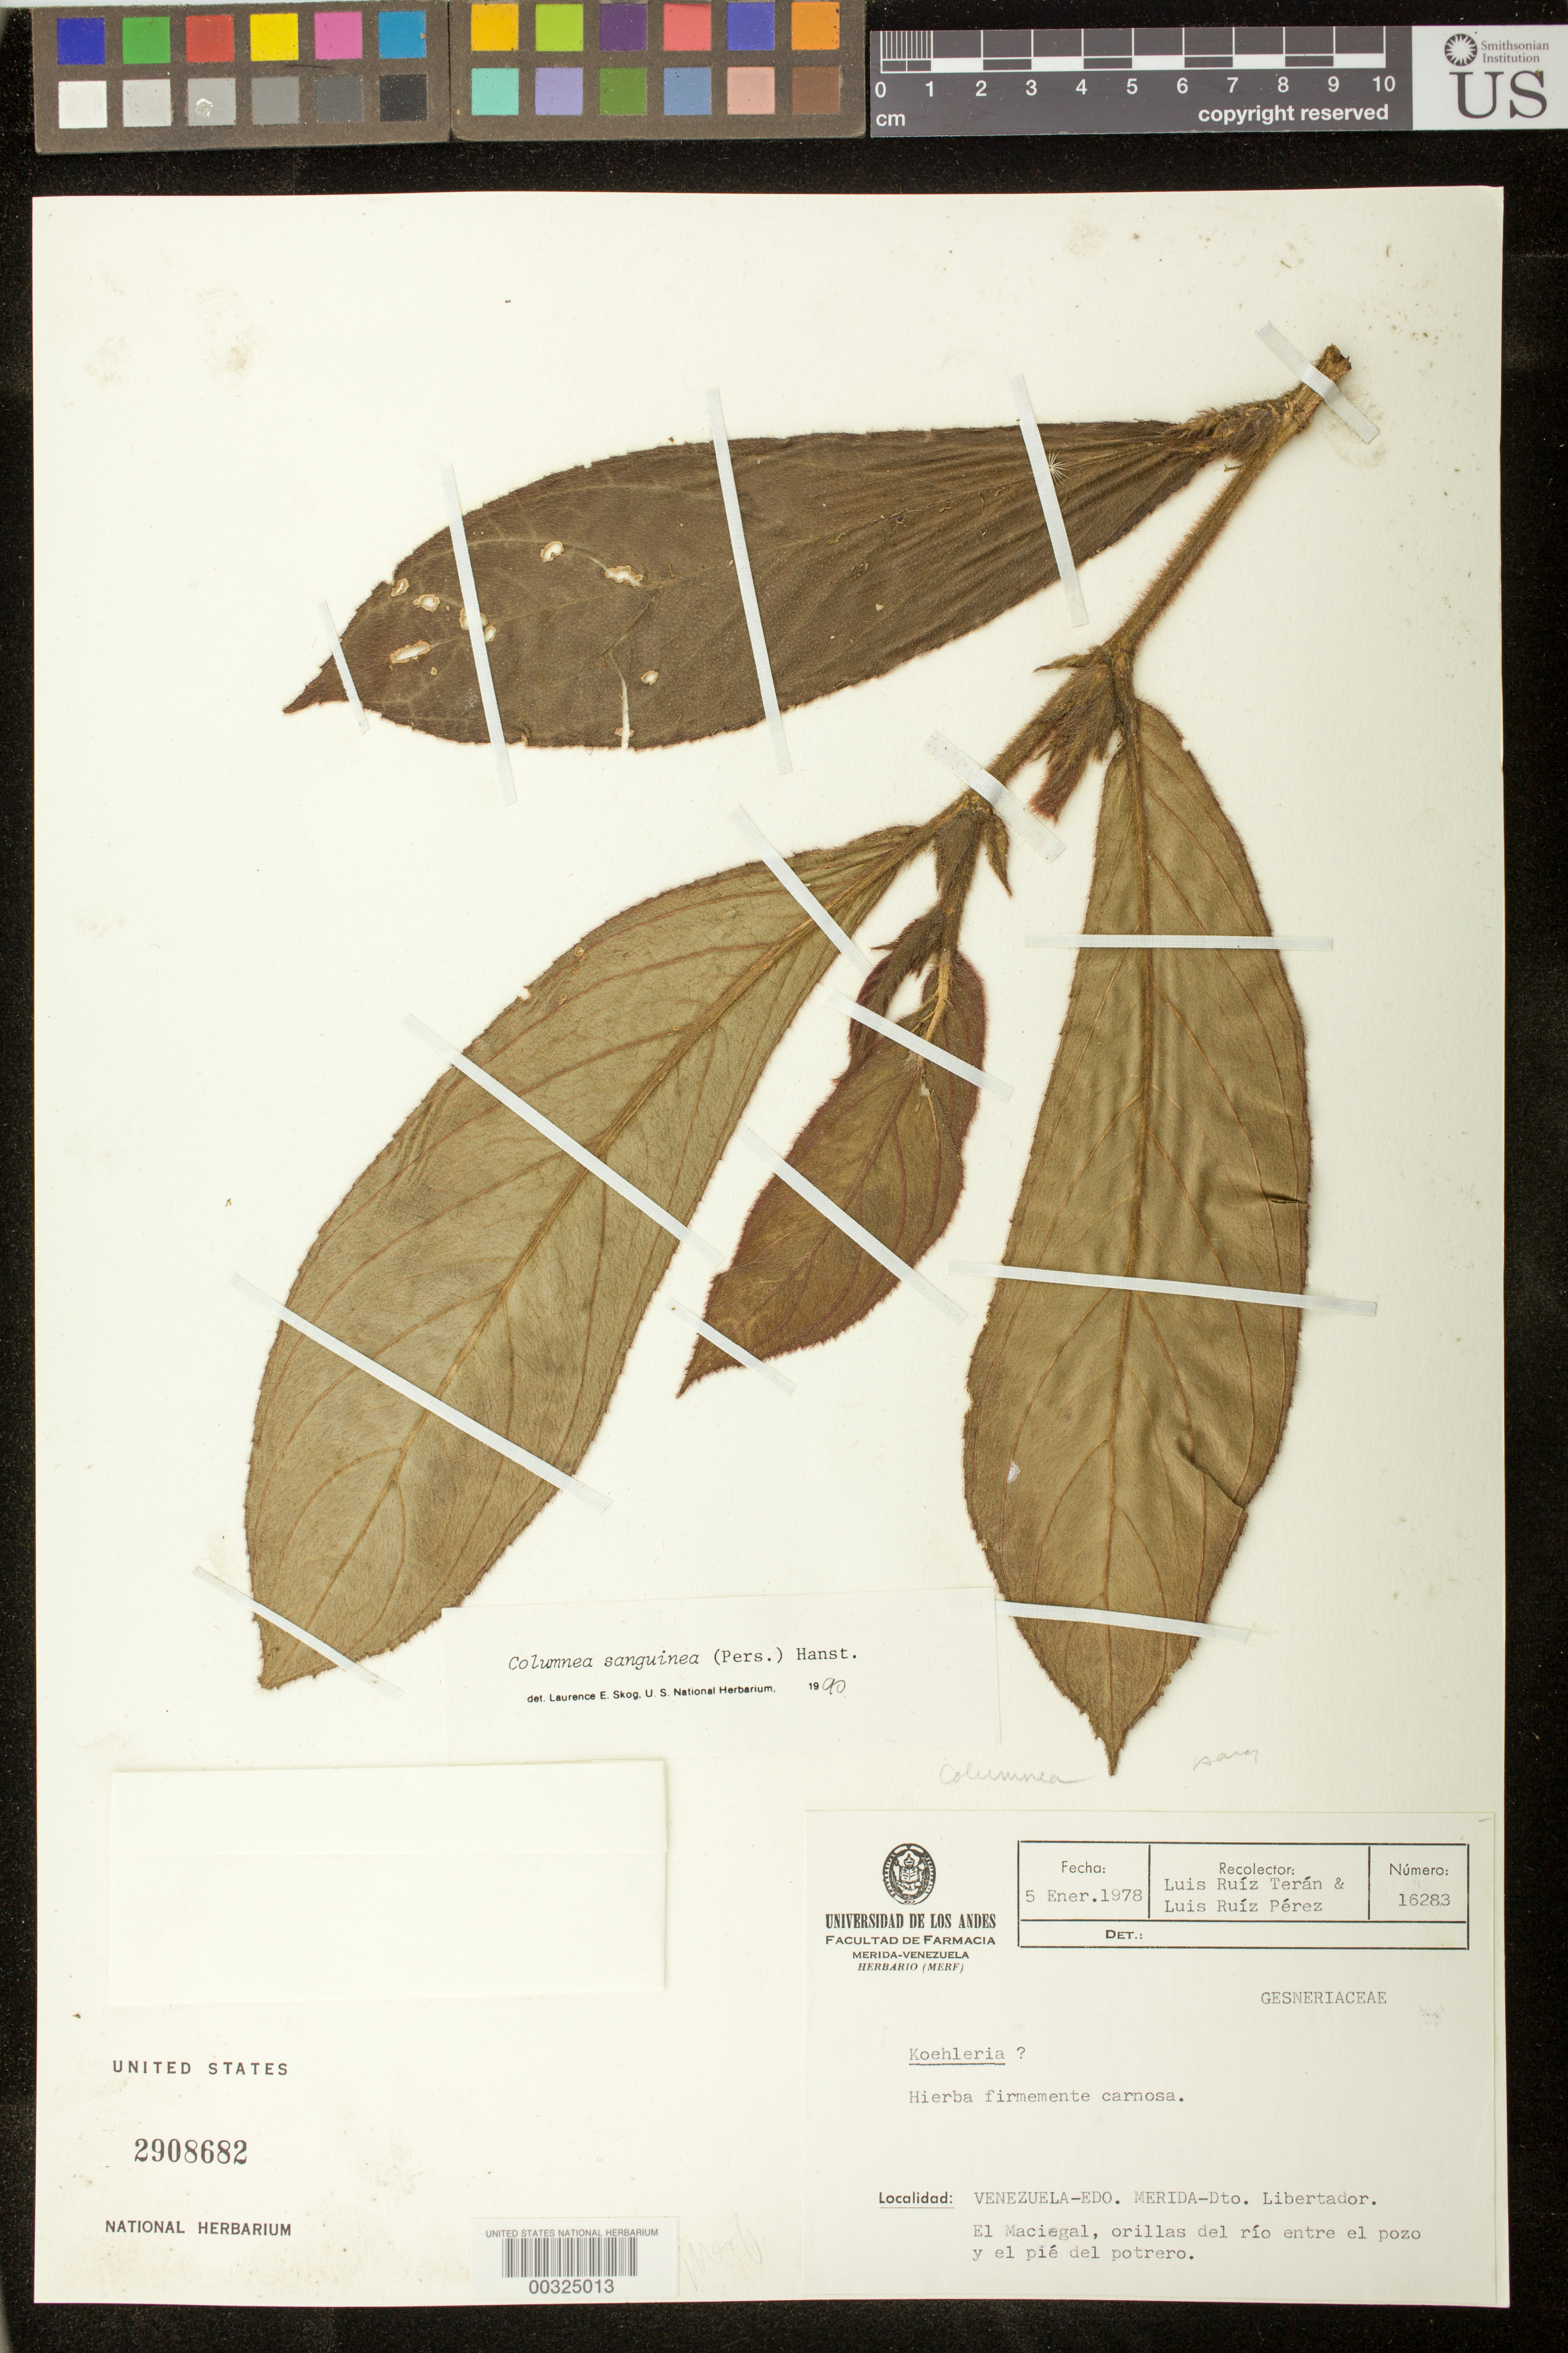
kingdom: Plantae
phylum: Tracheophyta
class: Magnoliopsida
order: Lamiales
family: Gesneriaceae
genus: Columnea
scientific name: Columnea sanguinea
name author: (Pers.) Hanst.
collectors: L. E. Ruíz-Terán & L. Ruiz-Perez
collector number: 16283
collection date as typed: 05 Jan 1978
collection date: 1978-01-05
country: Venezuela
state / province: Mérida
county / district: Libertador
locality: Dist. Libertador, El Maciegal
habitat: banks of river ...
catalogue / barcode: US 2908682